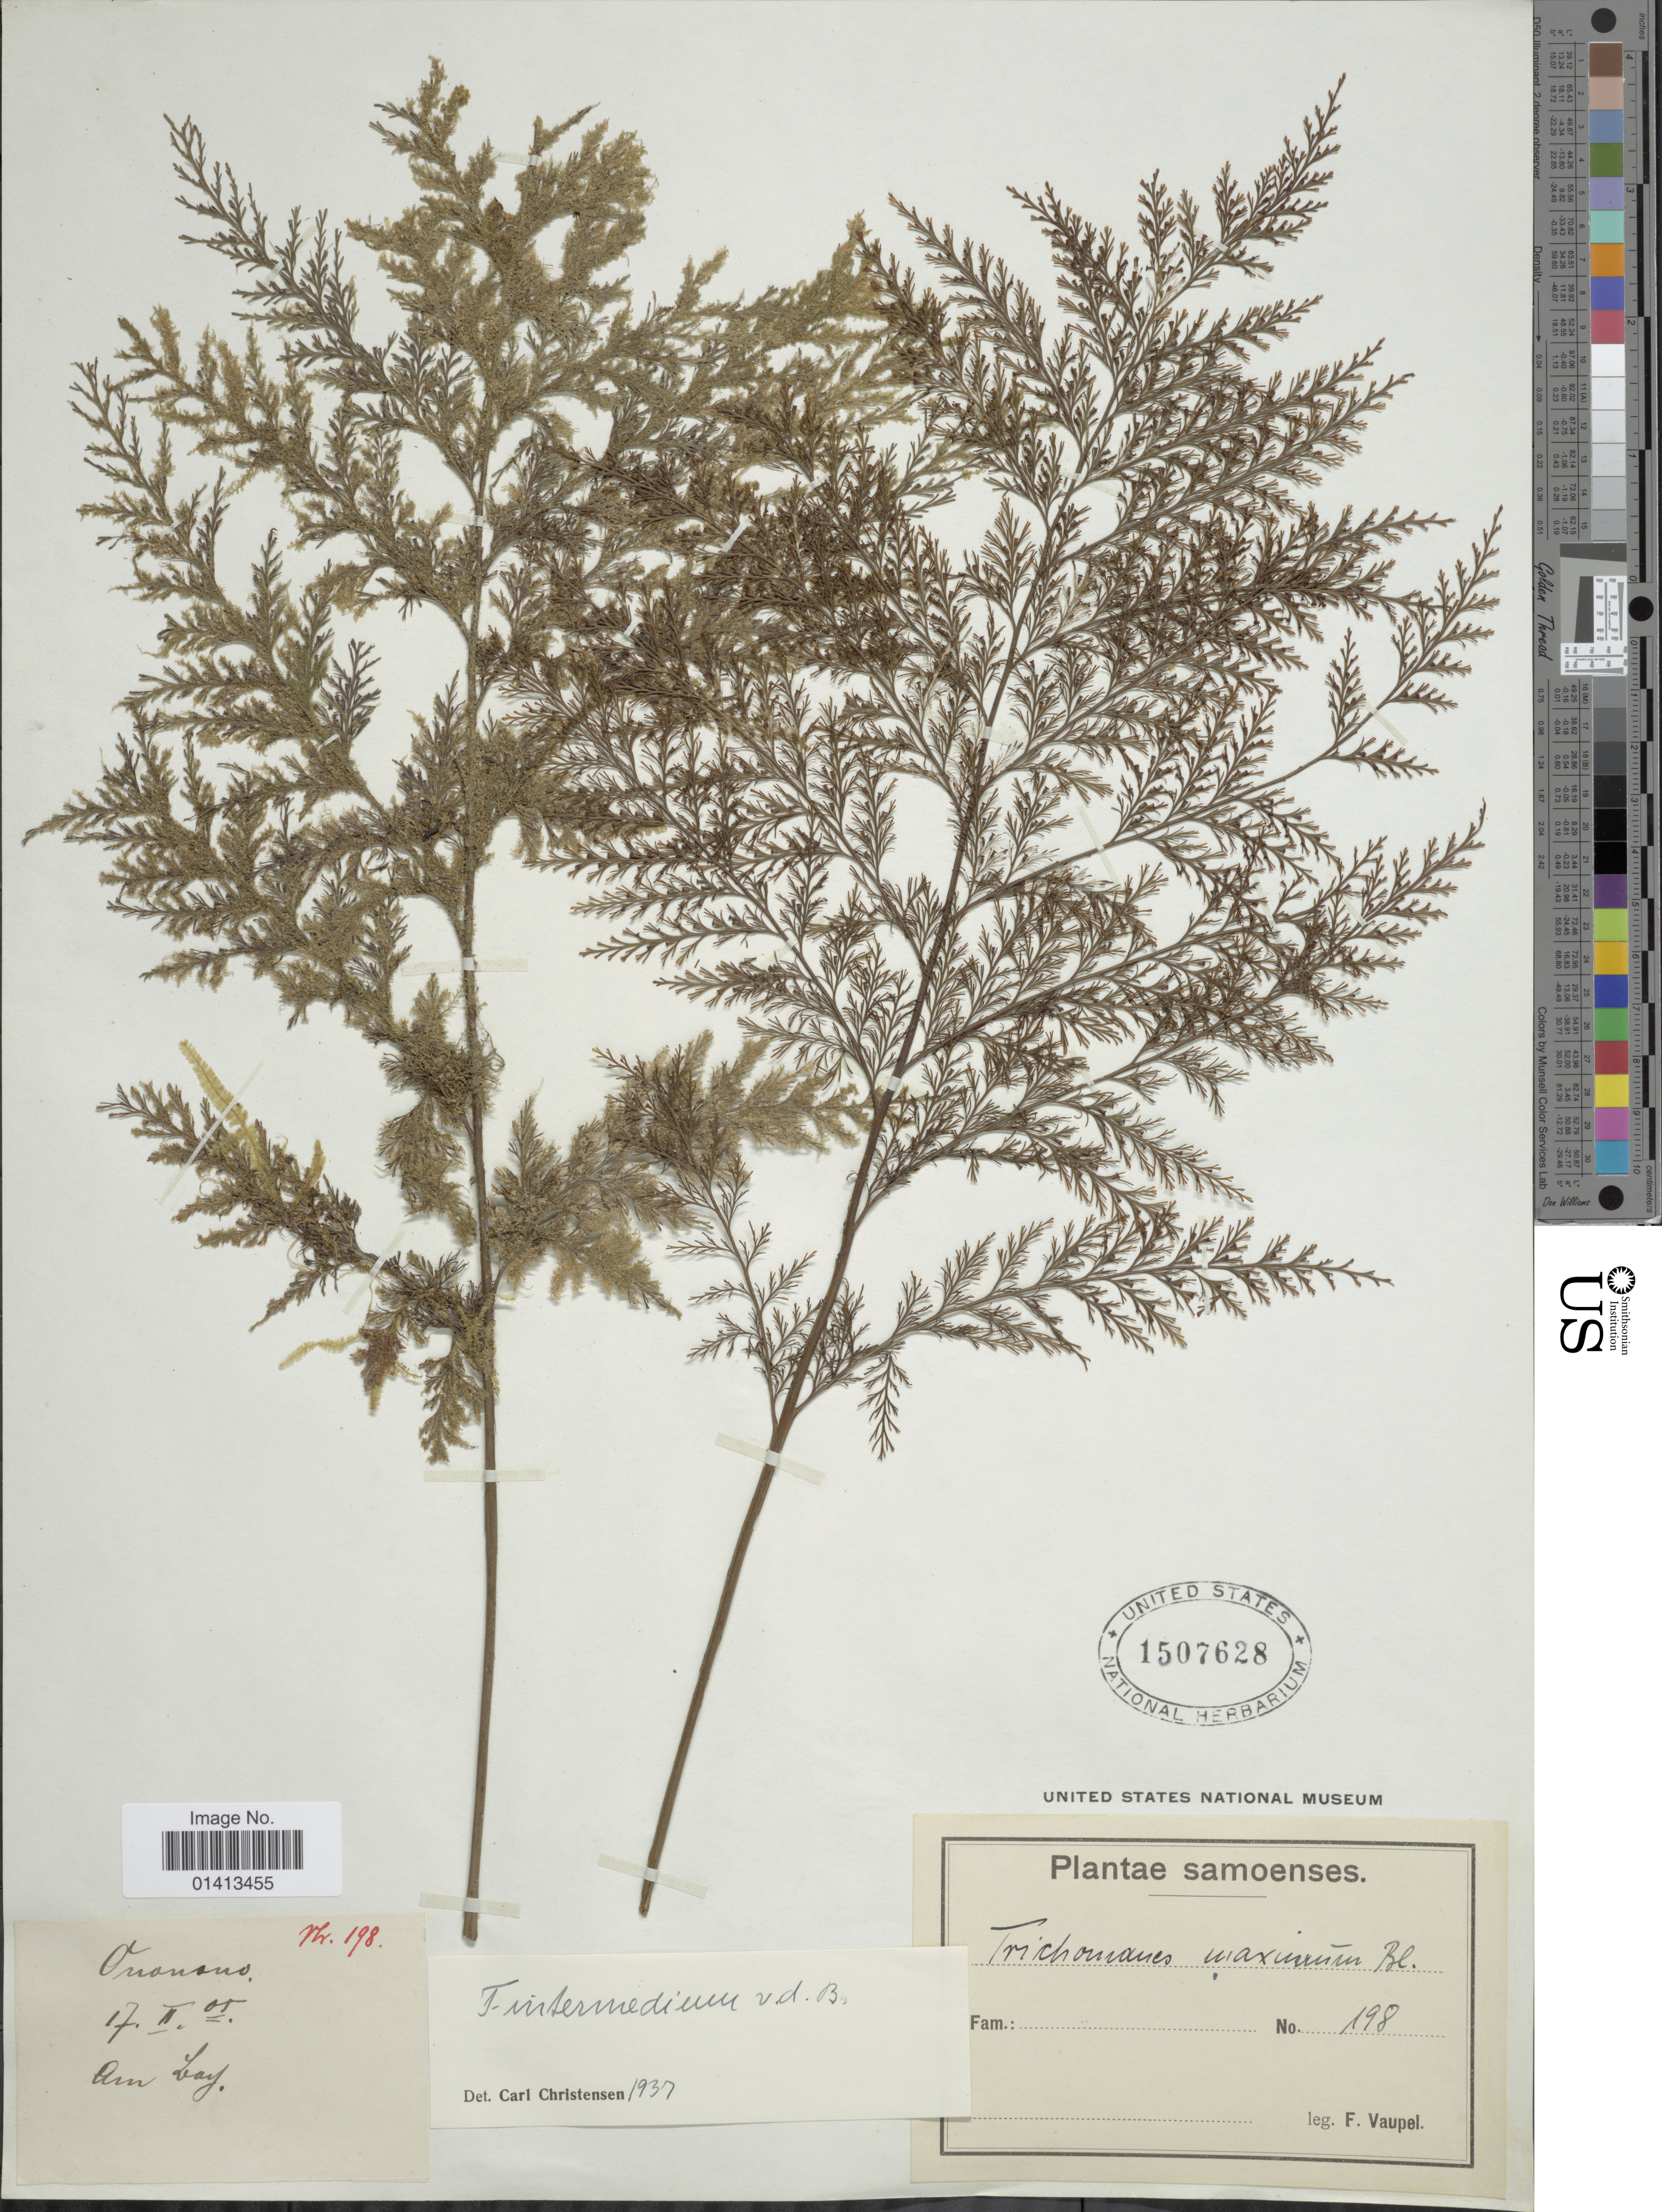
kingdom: Plantae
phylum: Tracheophyta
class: Polypodiopsida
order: Hymenophyllales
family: Hymenophyllaceae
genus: Crepidomanes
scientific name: Crepidomanes intermedium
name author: (Bosch) Ebihara & K. Iwats.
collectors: F. Vaupel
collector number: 198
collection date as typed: Transcribed d/m/y: 17/2/5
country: Samoa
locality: Samoenses, Am bay [interpreted]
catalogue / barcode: US 1507628